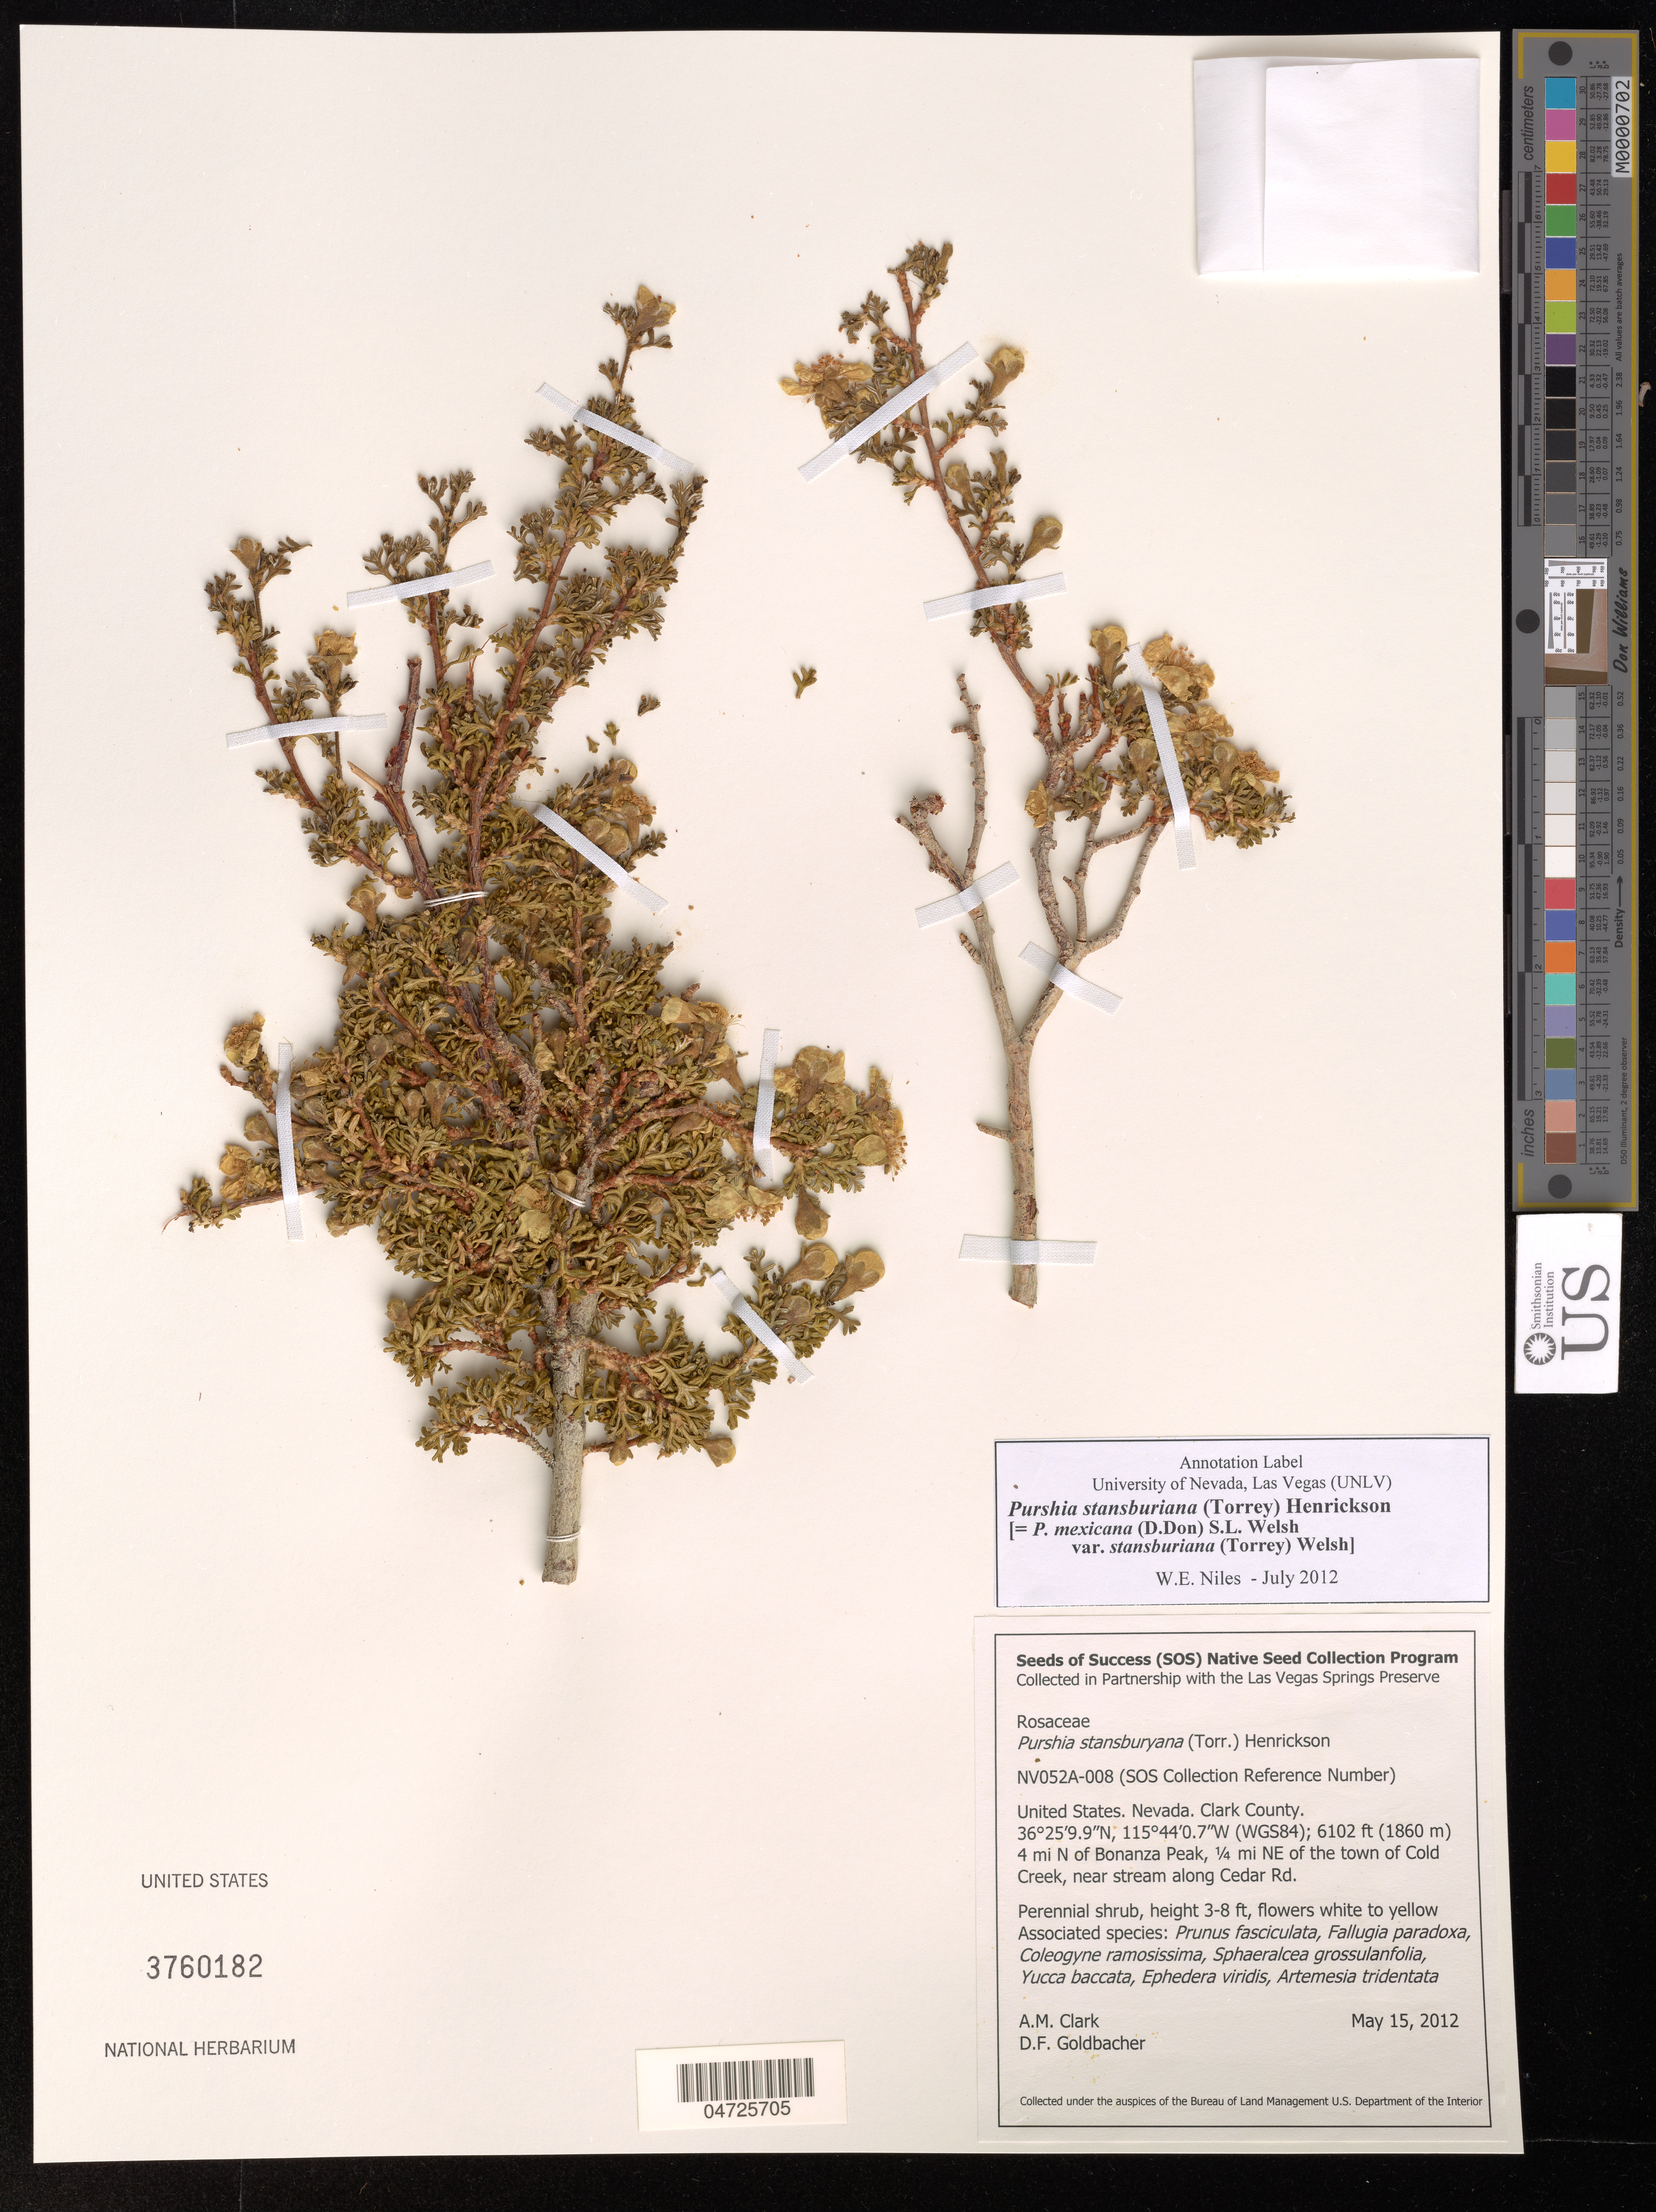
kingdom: Plantae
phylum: Tracheophyta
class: Magnoliopsida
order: Rosales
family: Rosaceae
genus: Purshia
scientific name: Purshia mexicana var. stansburyana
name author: (Torr.) S.L. Welsh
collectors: A. Clark & D. Goldbacher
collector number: NV052A-008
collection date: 2012-03-15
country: United States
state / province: Nevada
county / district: Clark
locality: Clark County. (WGS84); 4 mi N of Bonanza Peak, ¼ mi NE of the town of Cold Creek, near stream along Cedar Rd.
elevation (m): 1860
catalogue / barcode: US 3760182